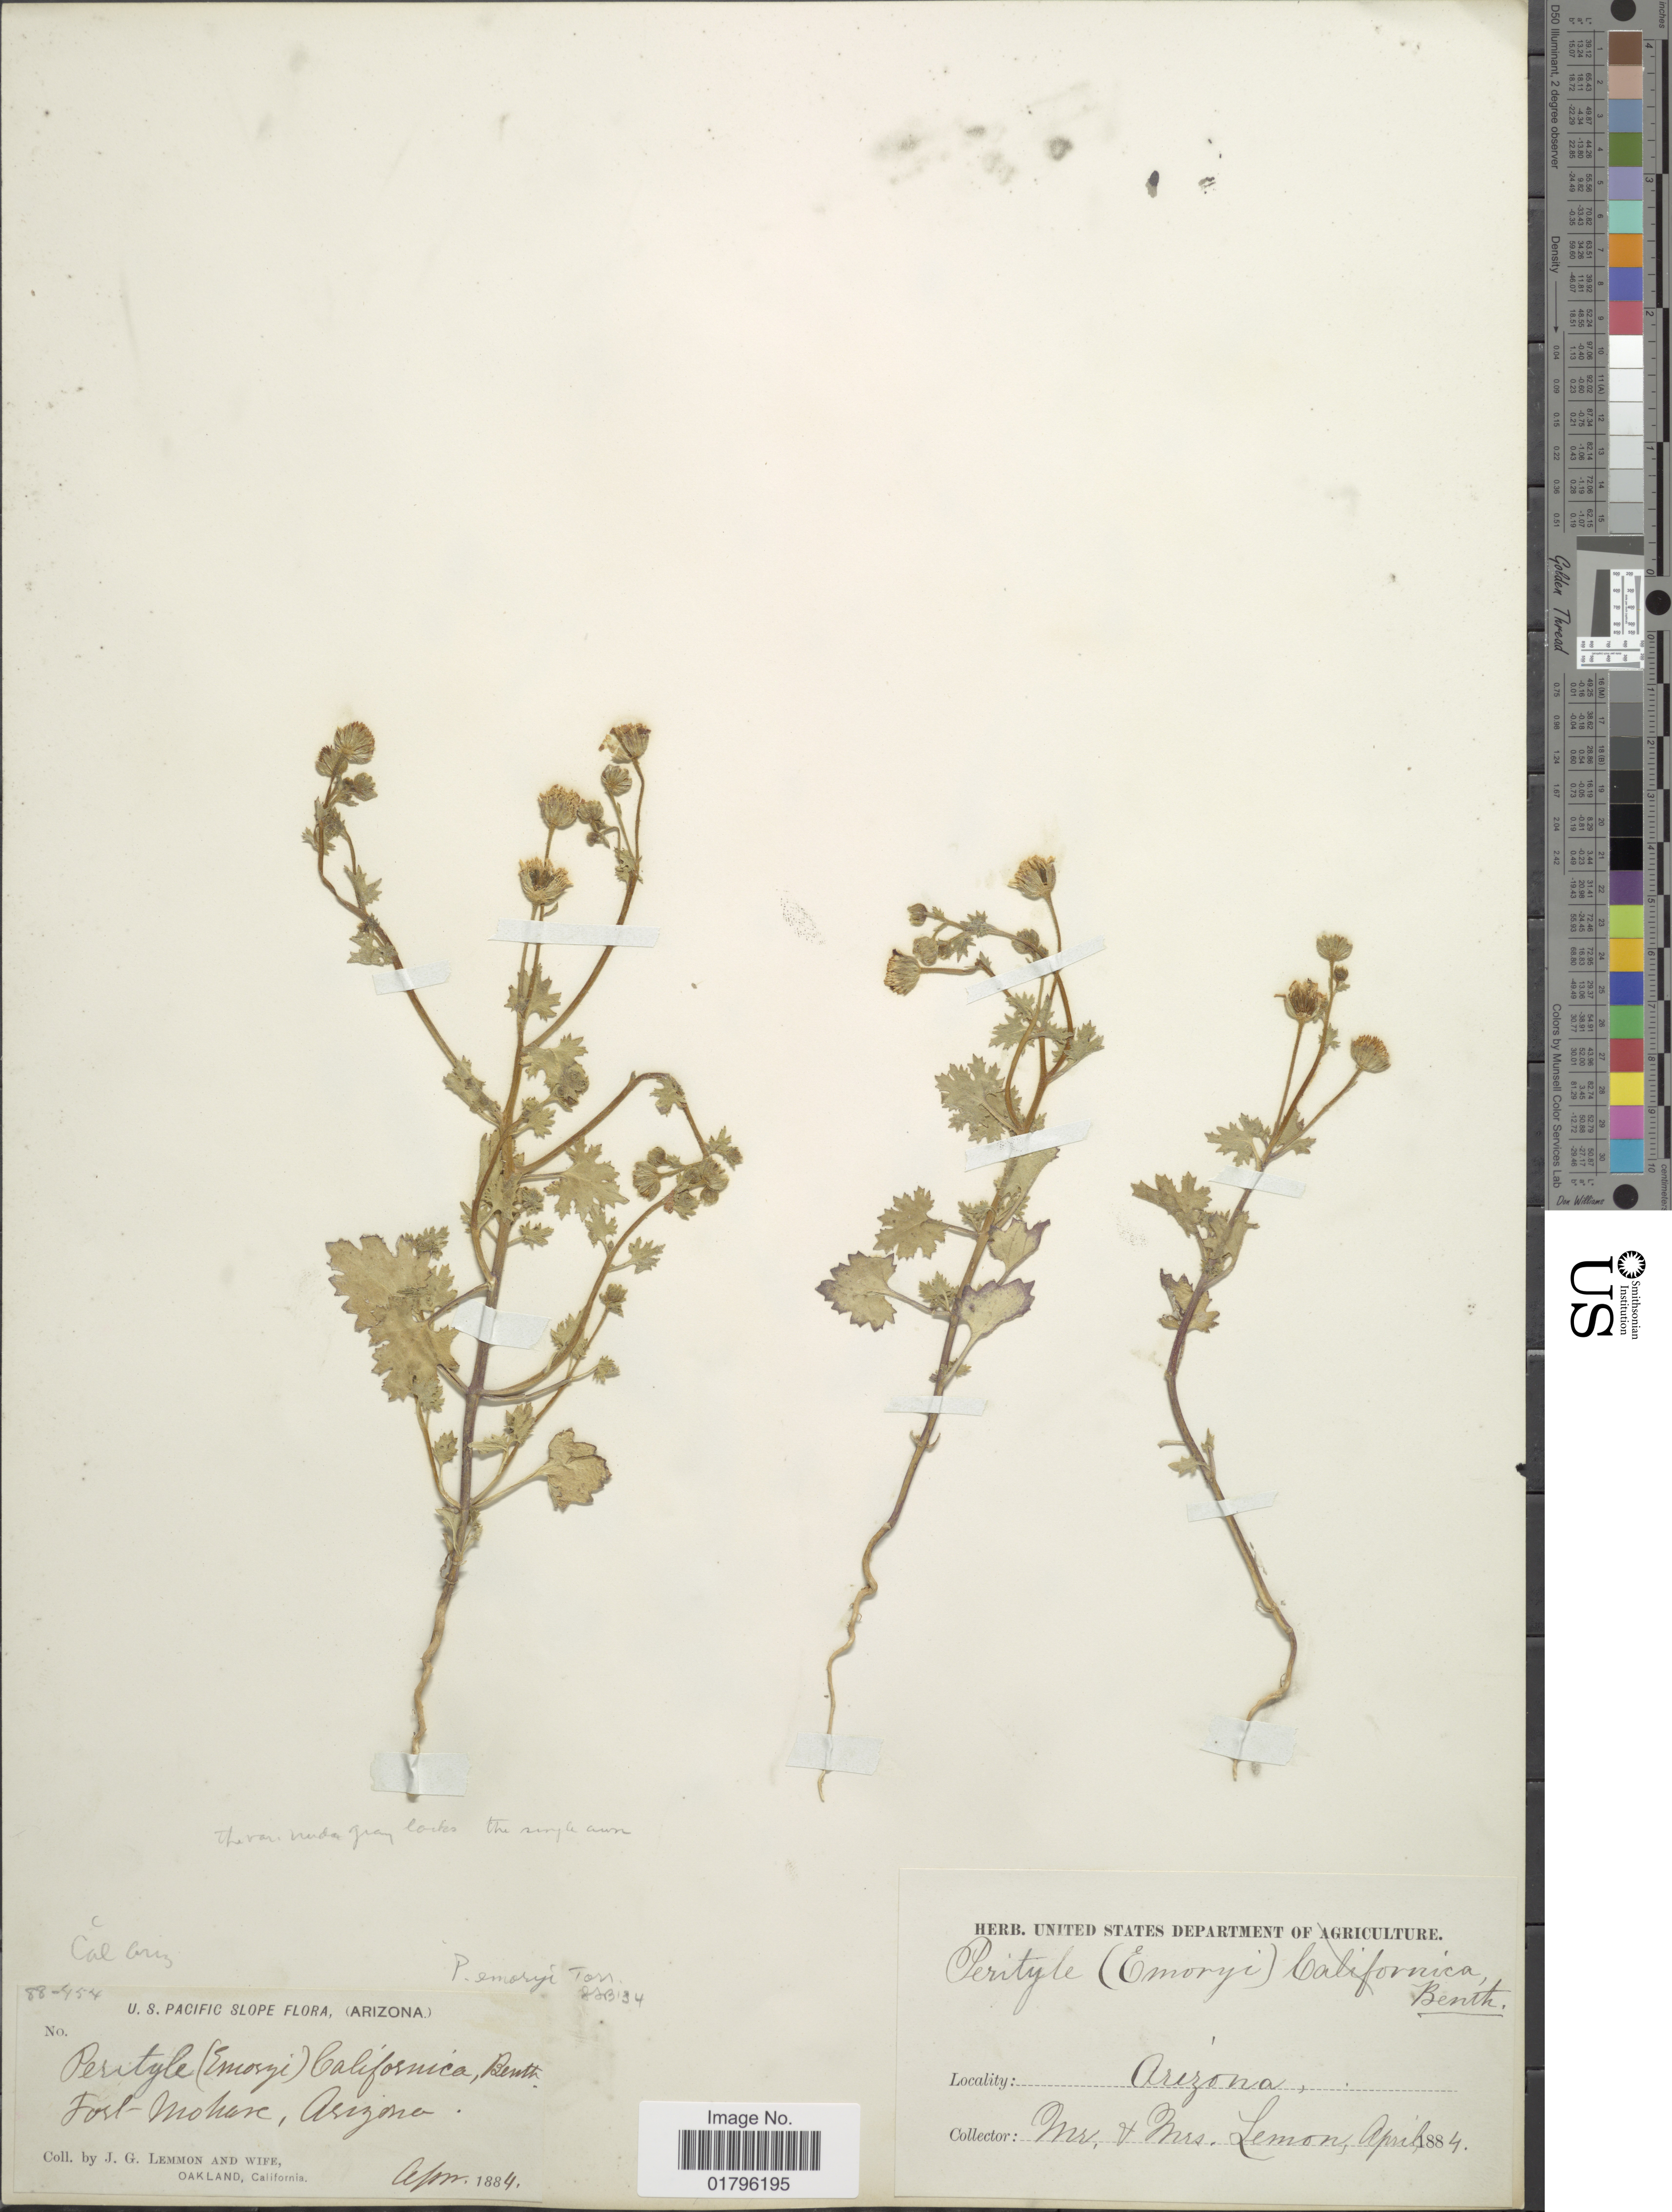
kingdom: Plantae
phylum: Tracheophyta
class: Magnoliopsida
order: Asterales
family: Asteraceae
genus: Perityle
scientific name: Perityle emoryi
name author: Torr.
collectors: J. Lemmon & Mrs. J. G. Lemmon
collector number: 88-454?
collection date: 1884-04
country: United States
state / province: Arizona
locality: U. S. Pacific Slope. Fort Mohave